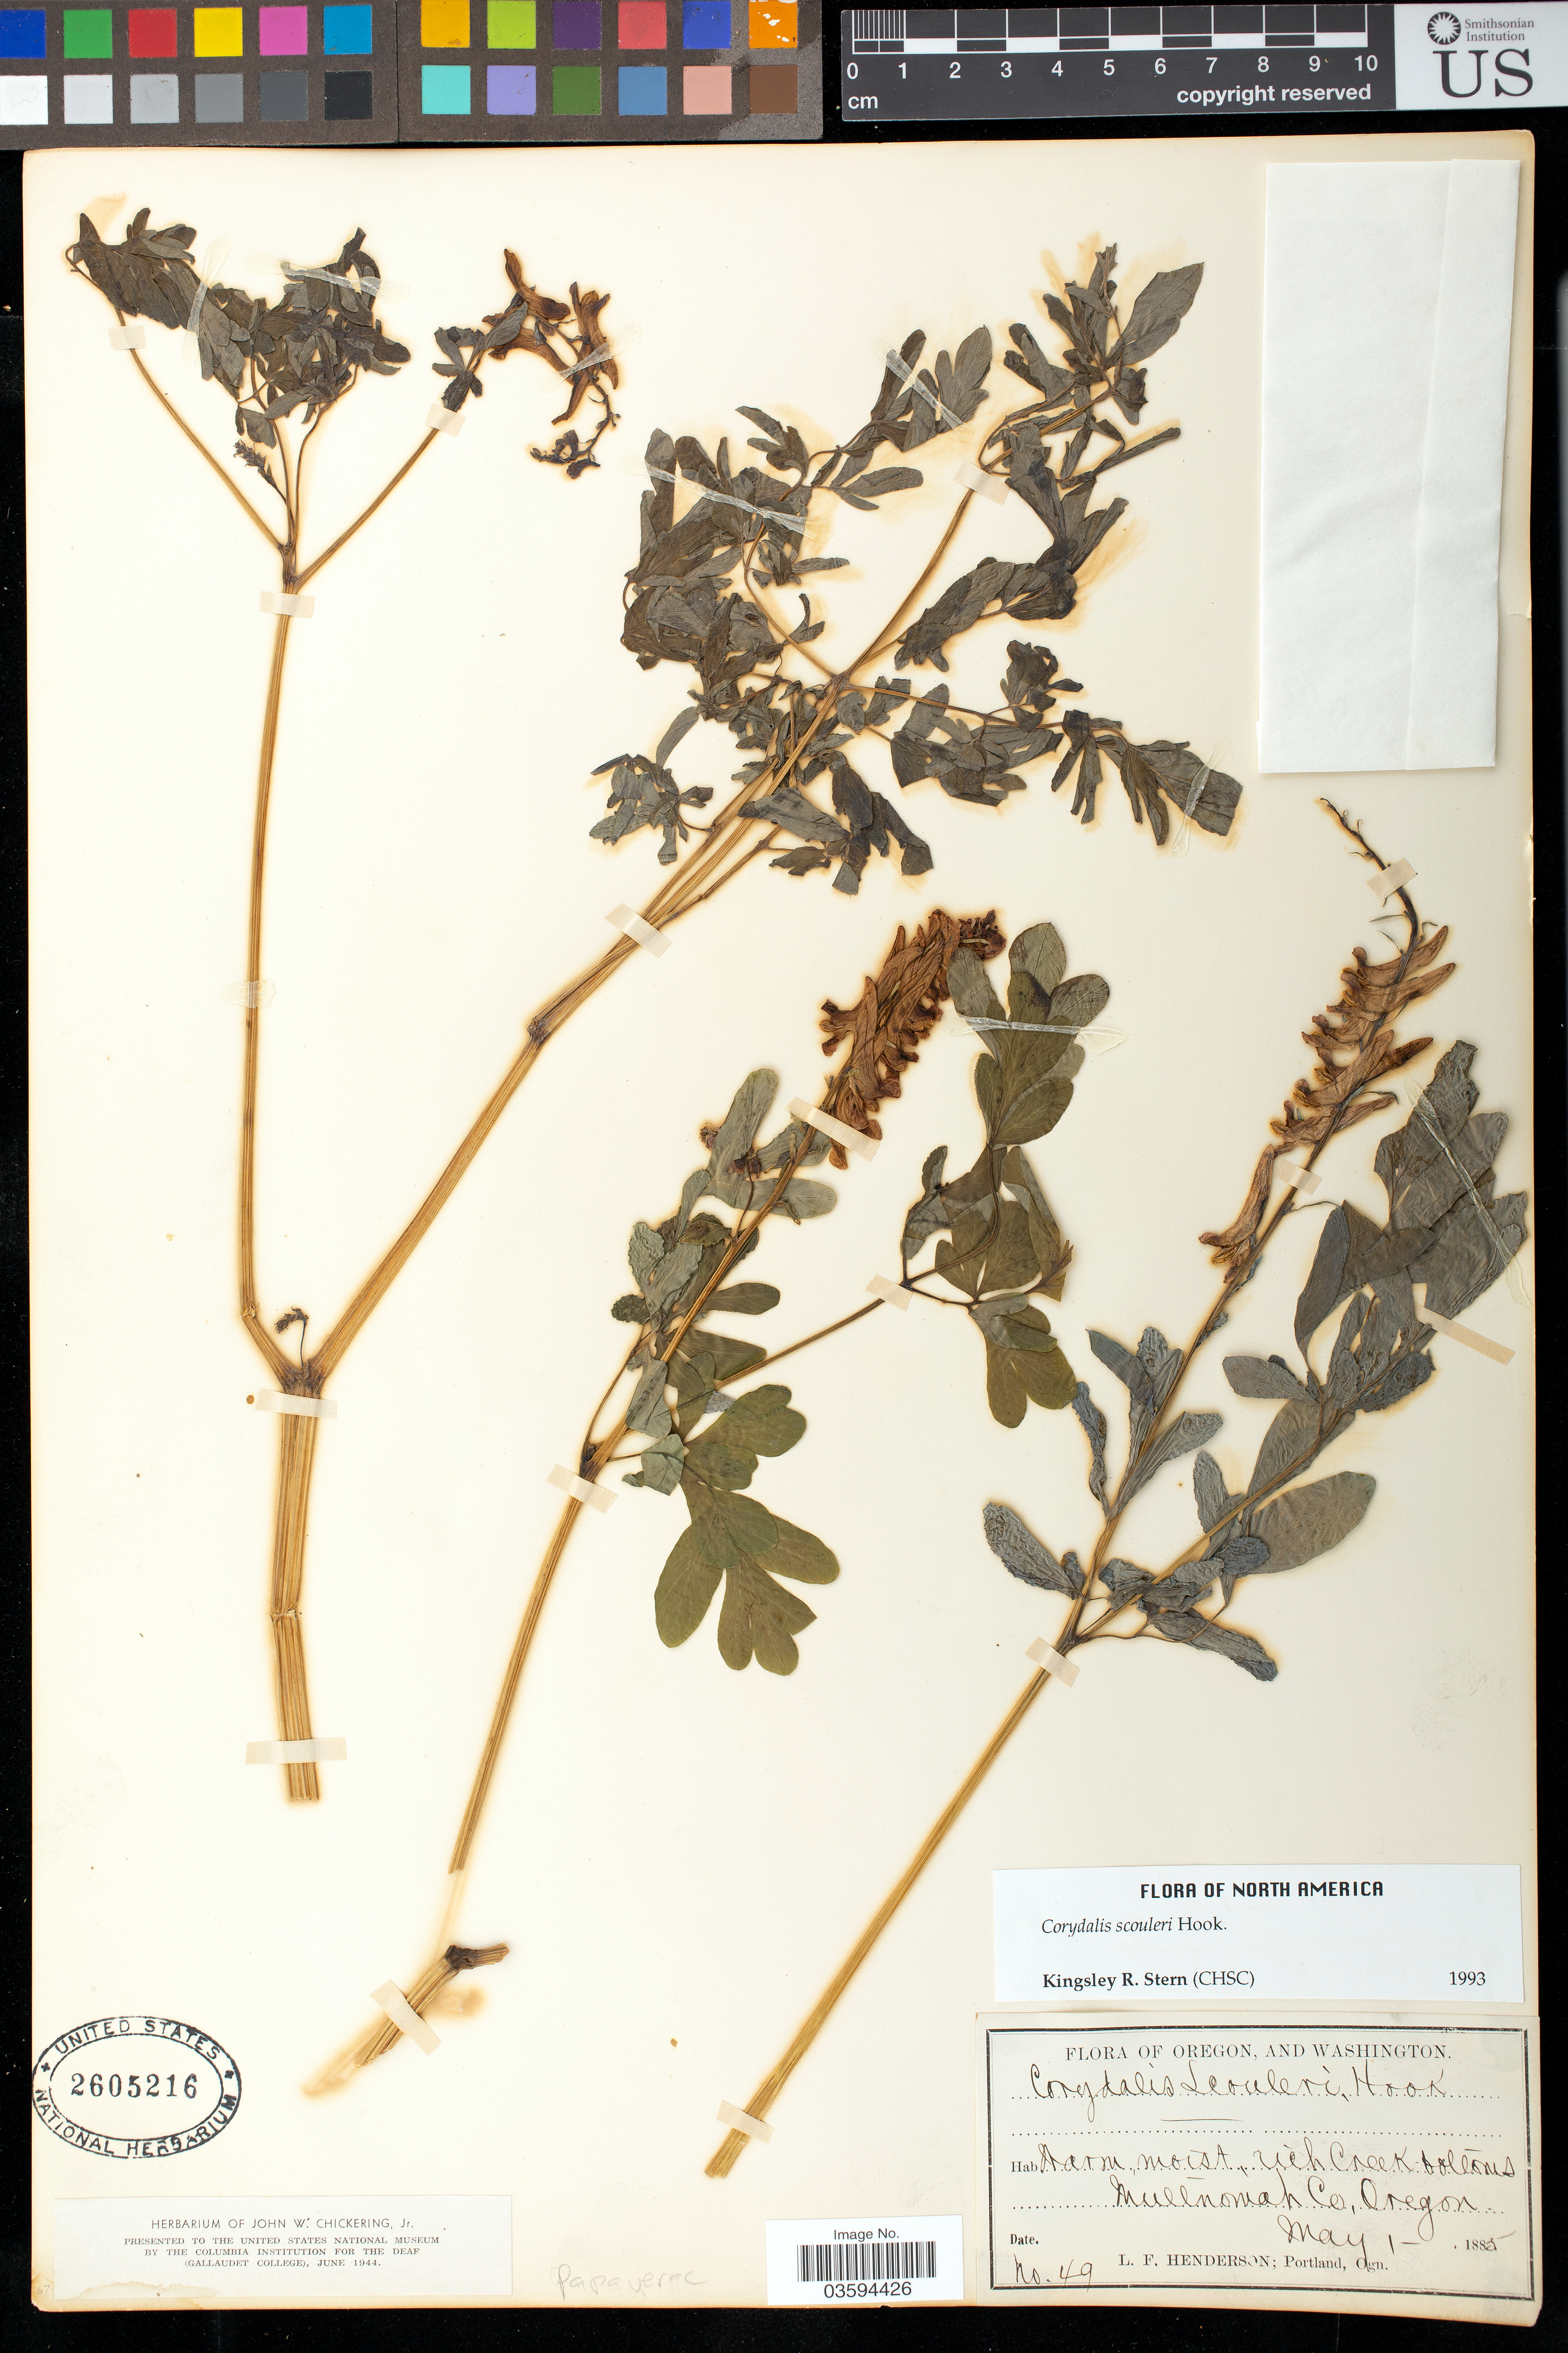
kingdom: Plantae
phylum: Tracheophyta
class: Magnoliopsida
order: Ranunculales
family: Papaveraceae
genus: Corydalis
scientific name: Corydalis scouleri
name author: Hook.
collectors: L. Henderson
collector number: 49*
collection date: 1884-05-01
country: United States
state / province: Oregon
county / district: Multnomah